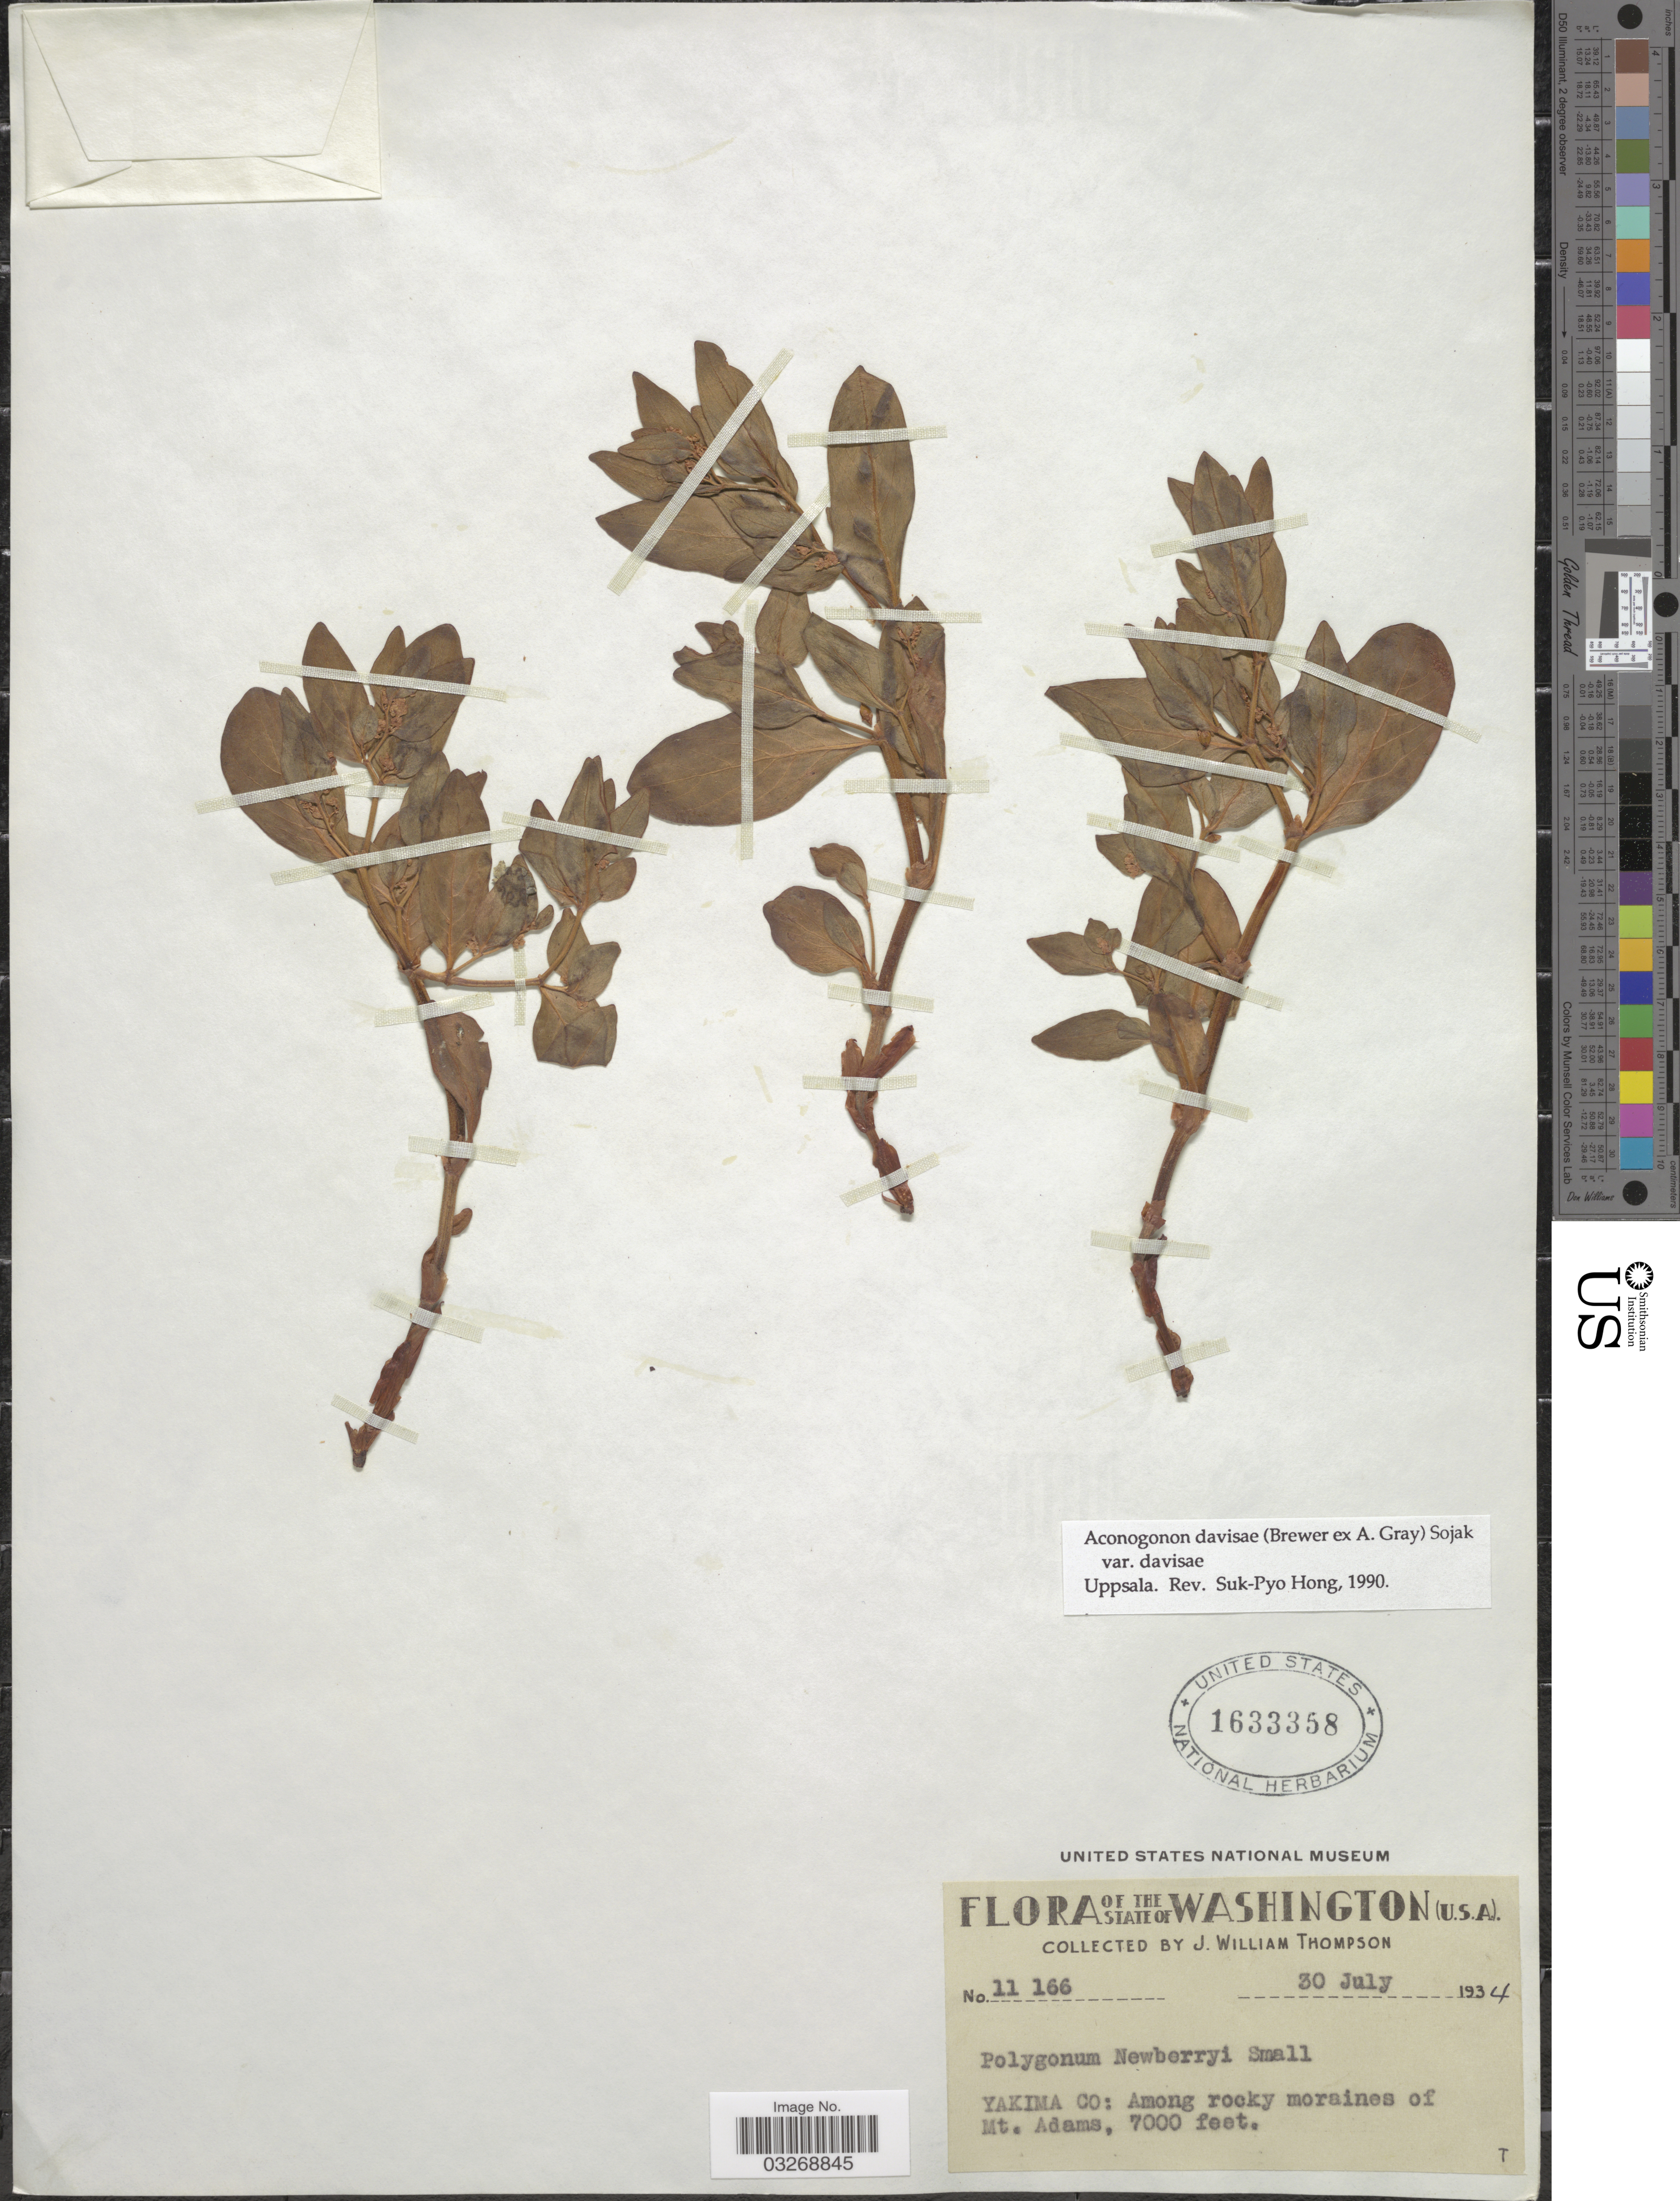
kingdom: Plantae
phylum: Tracheophyta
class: Magnoliopsida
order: Caryophyllales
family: Polygonaceae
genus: Koenigia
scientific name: Koenigia davisiae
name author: (W.H. Brewer ex A. Gray) T.M. Schust. & Reveal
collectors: J. W. Thompson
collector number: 11166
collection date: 1934-07-30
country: United States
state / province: Washington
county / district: Yakima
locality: Yakima Co: Among rocky moraines of Mt. Adams.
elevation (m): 2134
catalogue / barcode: US 1633358